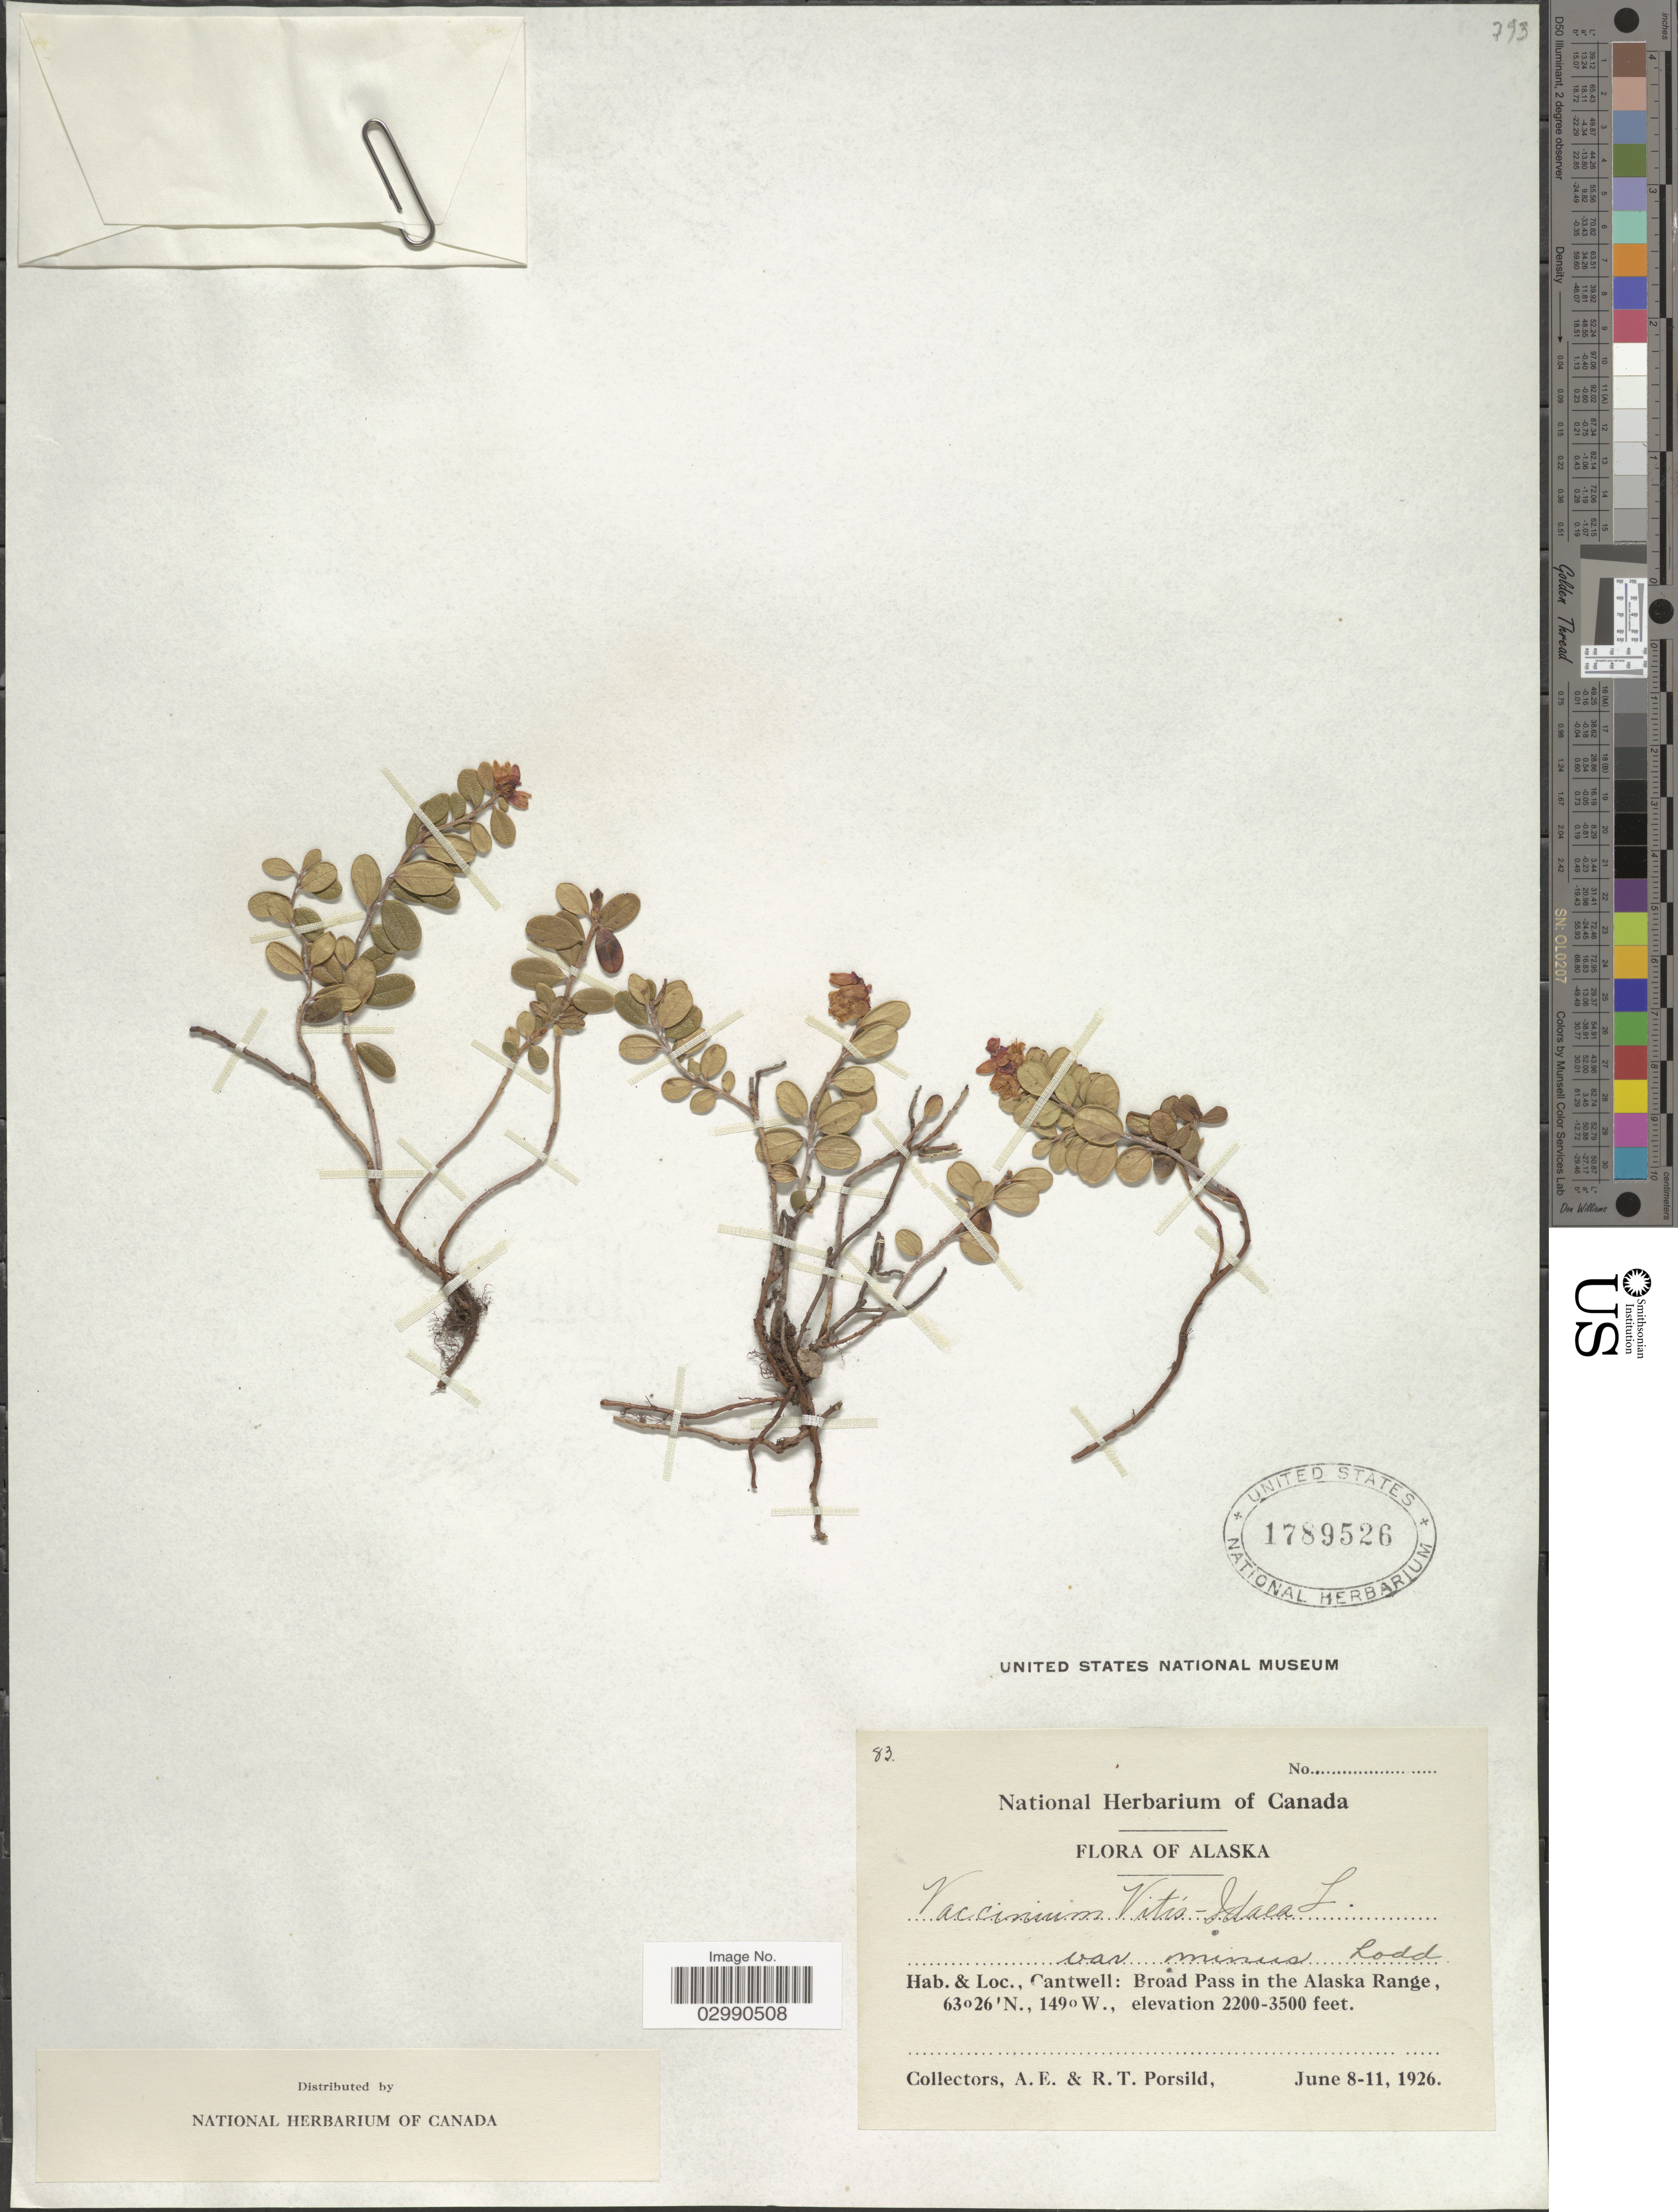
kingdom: Plantae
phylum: Tracheophyta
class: Magnoliopsida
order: Ericales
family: Ericaceae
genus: Vaccinium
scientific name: Vaccinium vitis-idaea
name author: L.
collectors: A. E. Porsild & R. T. Porsild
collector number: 83?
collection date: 1926-06-08/1926-06-11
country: United States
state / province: Alaska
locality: Cantwell: Broad Pass in the Alaska Range.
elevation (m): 671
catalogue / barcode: US 1789526